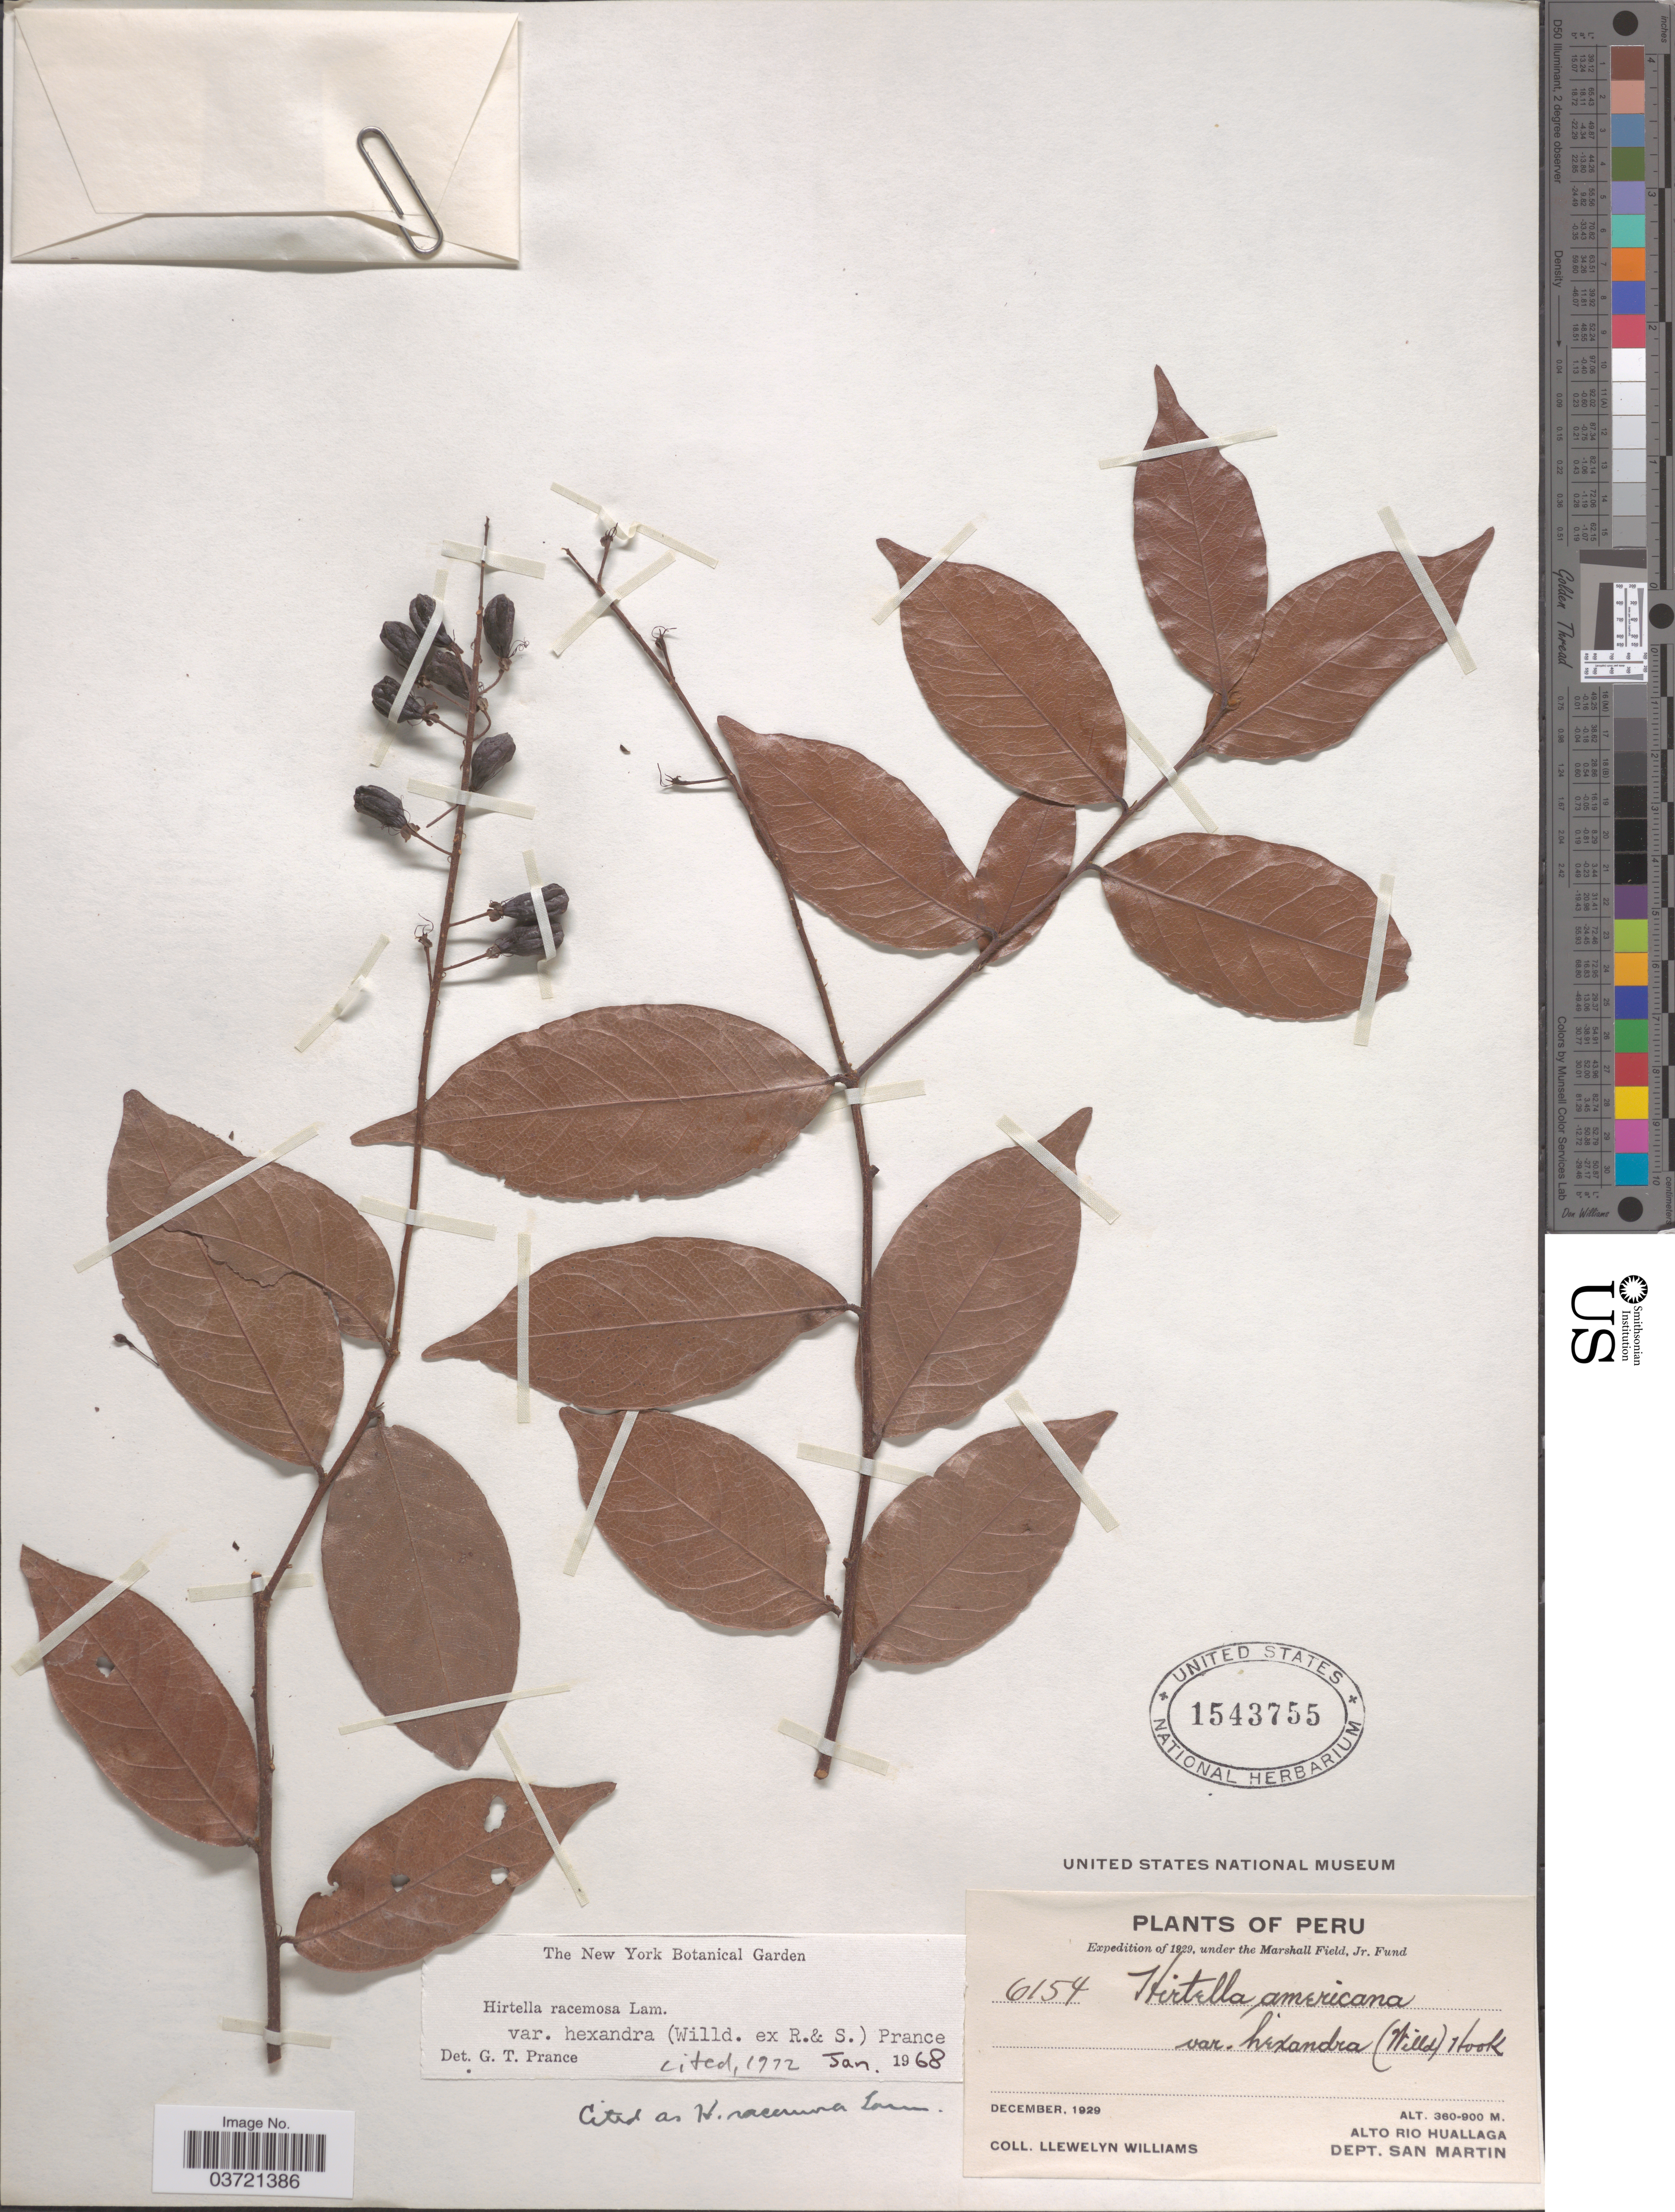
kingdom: Plantae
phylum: Tracheophyta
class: Magnoliopsida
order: Malpighiales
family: Chrysobalanaceae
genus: Hirtella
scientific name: Hirtella racemosa var. hexandra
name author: (Willd. ex Roem. & Schult.) Prance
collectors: Ll. Williams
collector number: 6154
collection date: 1929-12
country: Peru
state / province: San Martín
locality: Alto Rio Huallaga. Dept. San Martin.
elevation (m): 360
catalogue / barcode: US 1543755